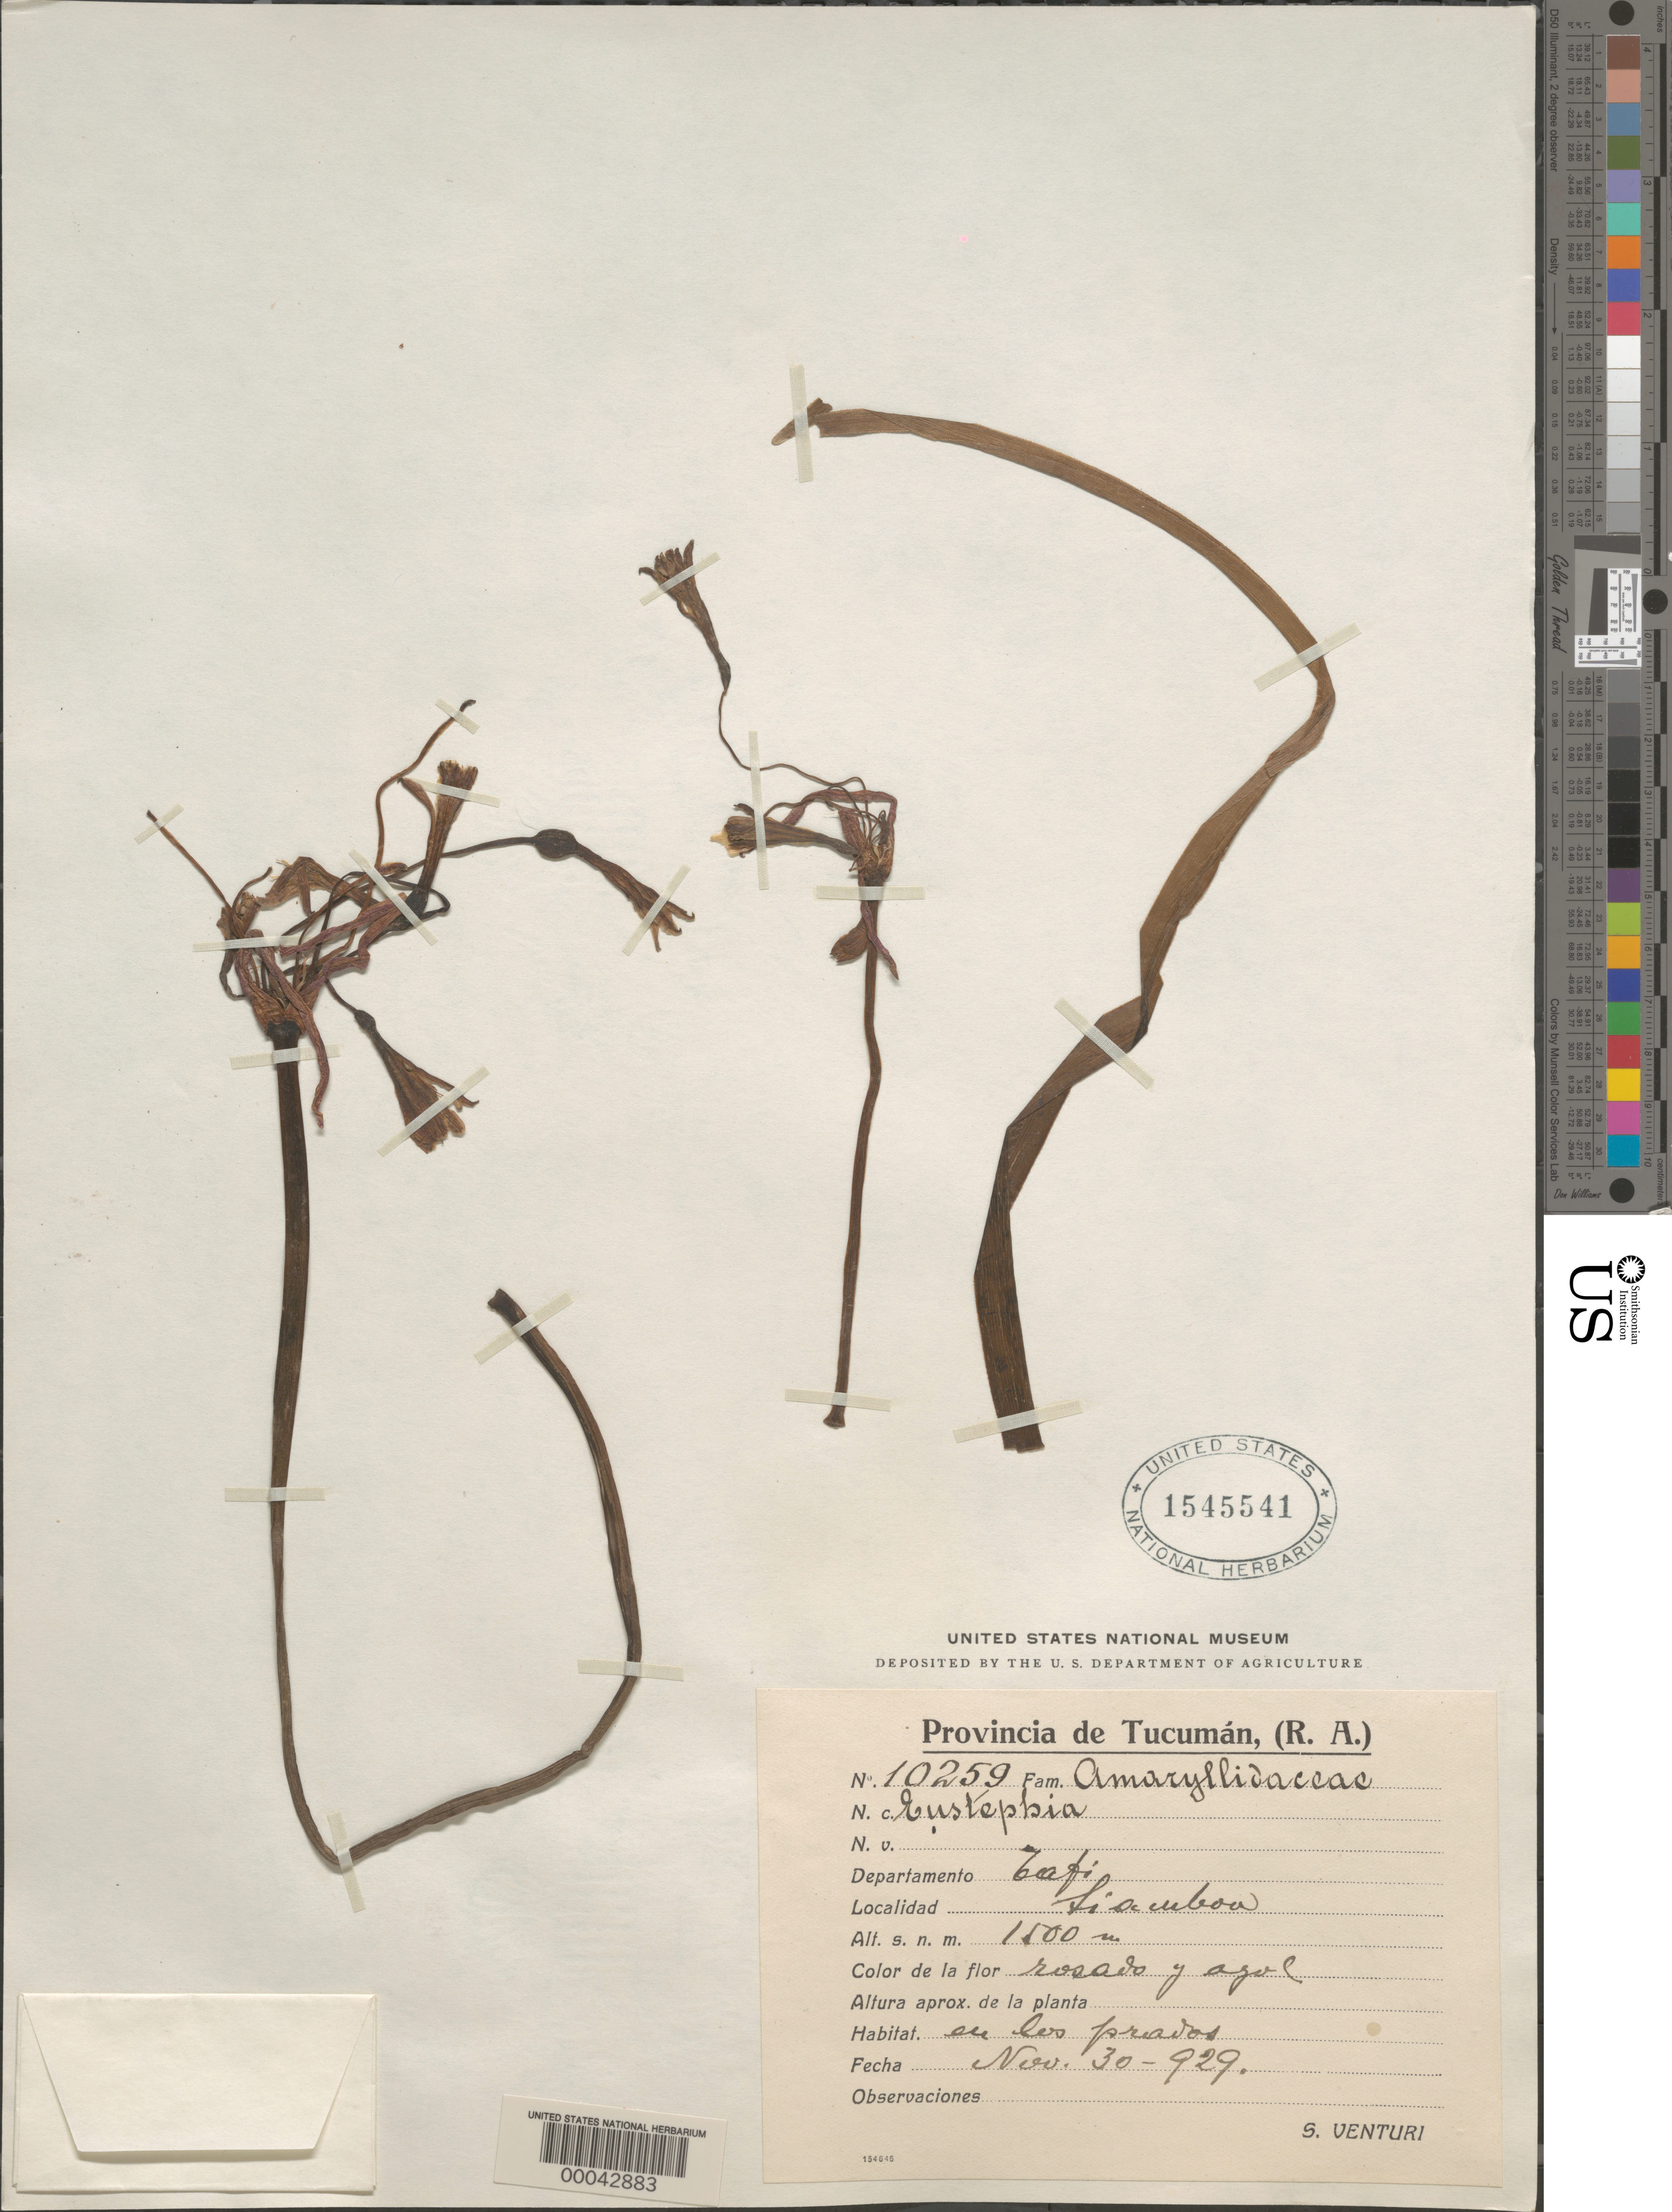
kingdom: Plantae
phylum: Tracheophyta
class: Liliopsida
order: Asparagales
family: Amaryllidaceae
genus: Eustephia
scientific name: Eustephia sp.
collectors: S. Venturi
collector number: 10259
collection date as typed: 30 Nov 1929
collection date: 1929-11-30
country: Argentina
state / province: Tucumán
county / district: Tafí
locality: Siocusboa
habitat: In the fields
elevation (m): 1500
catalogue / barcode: US 1545541